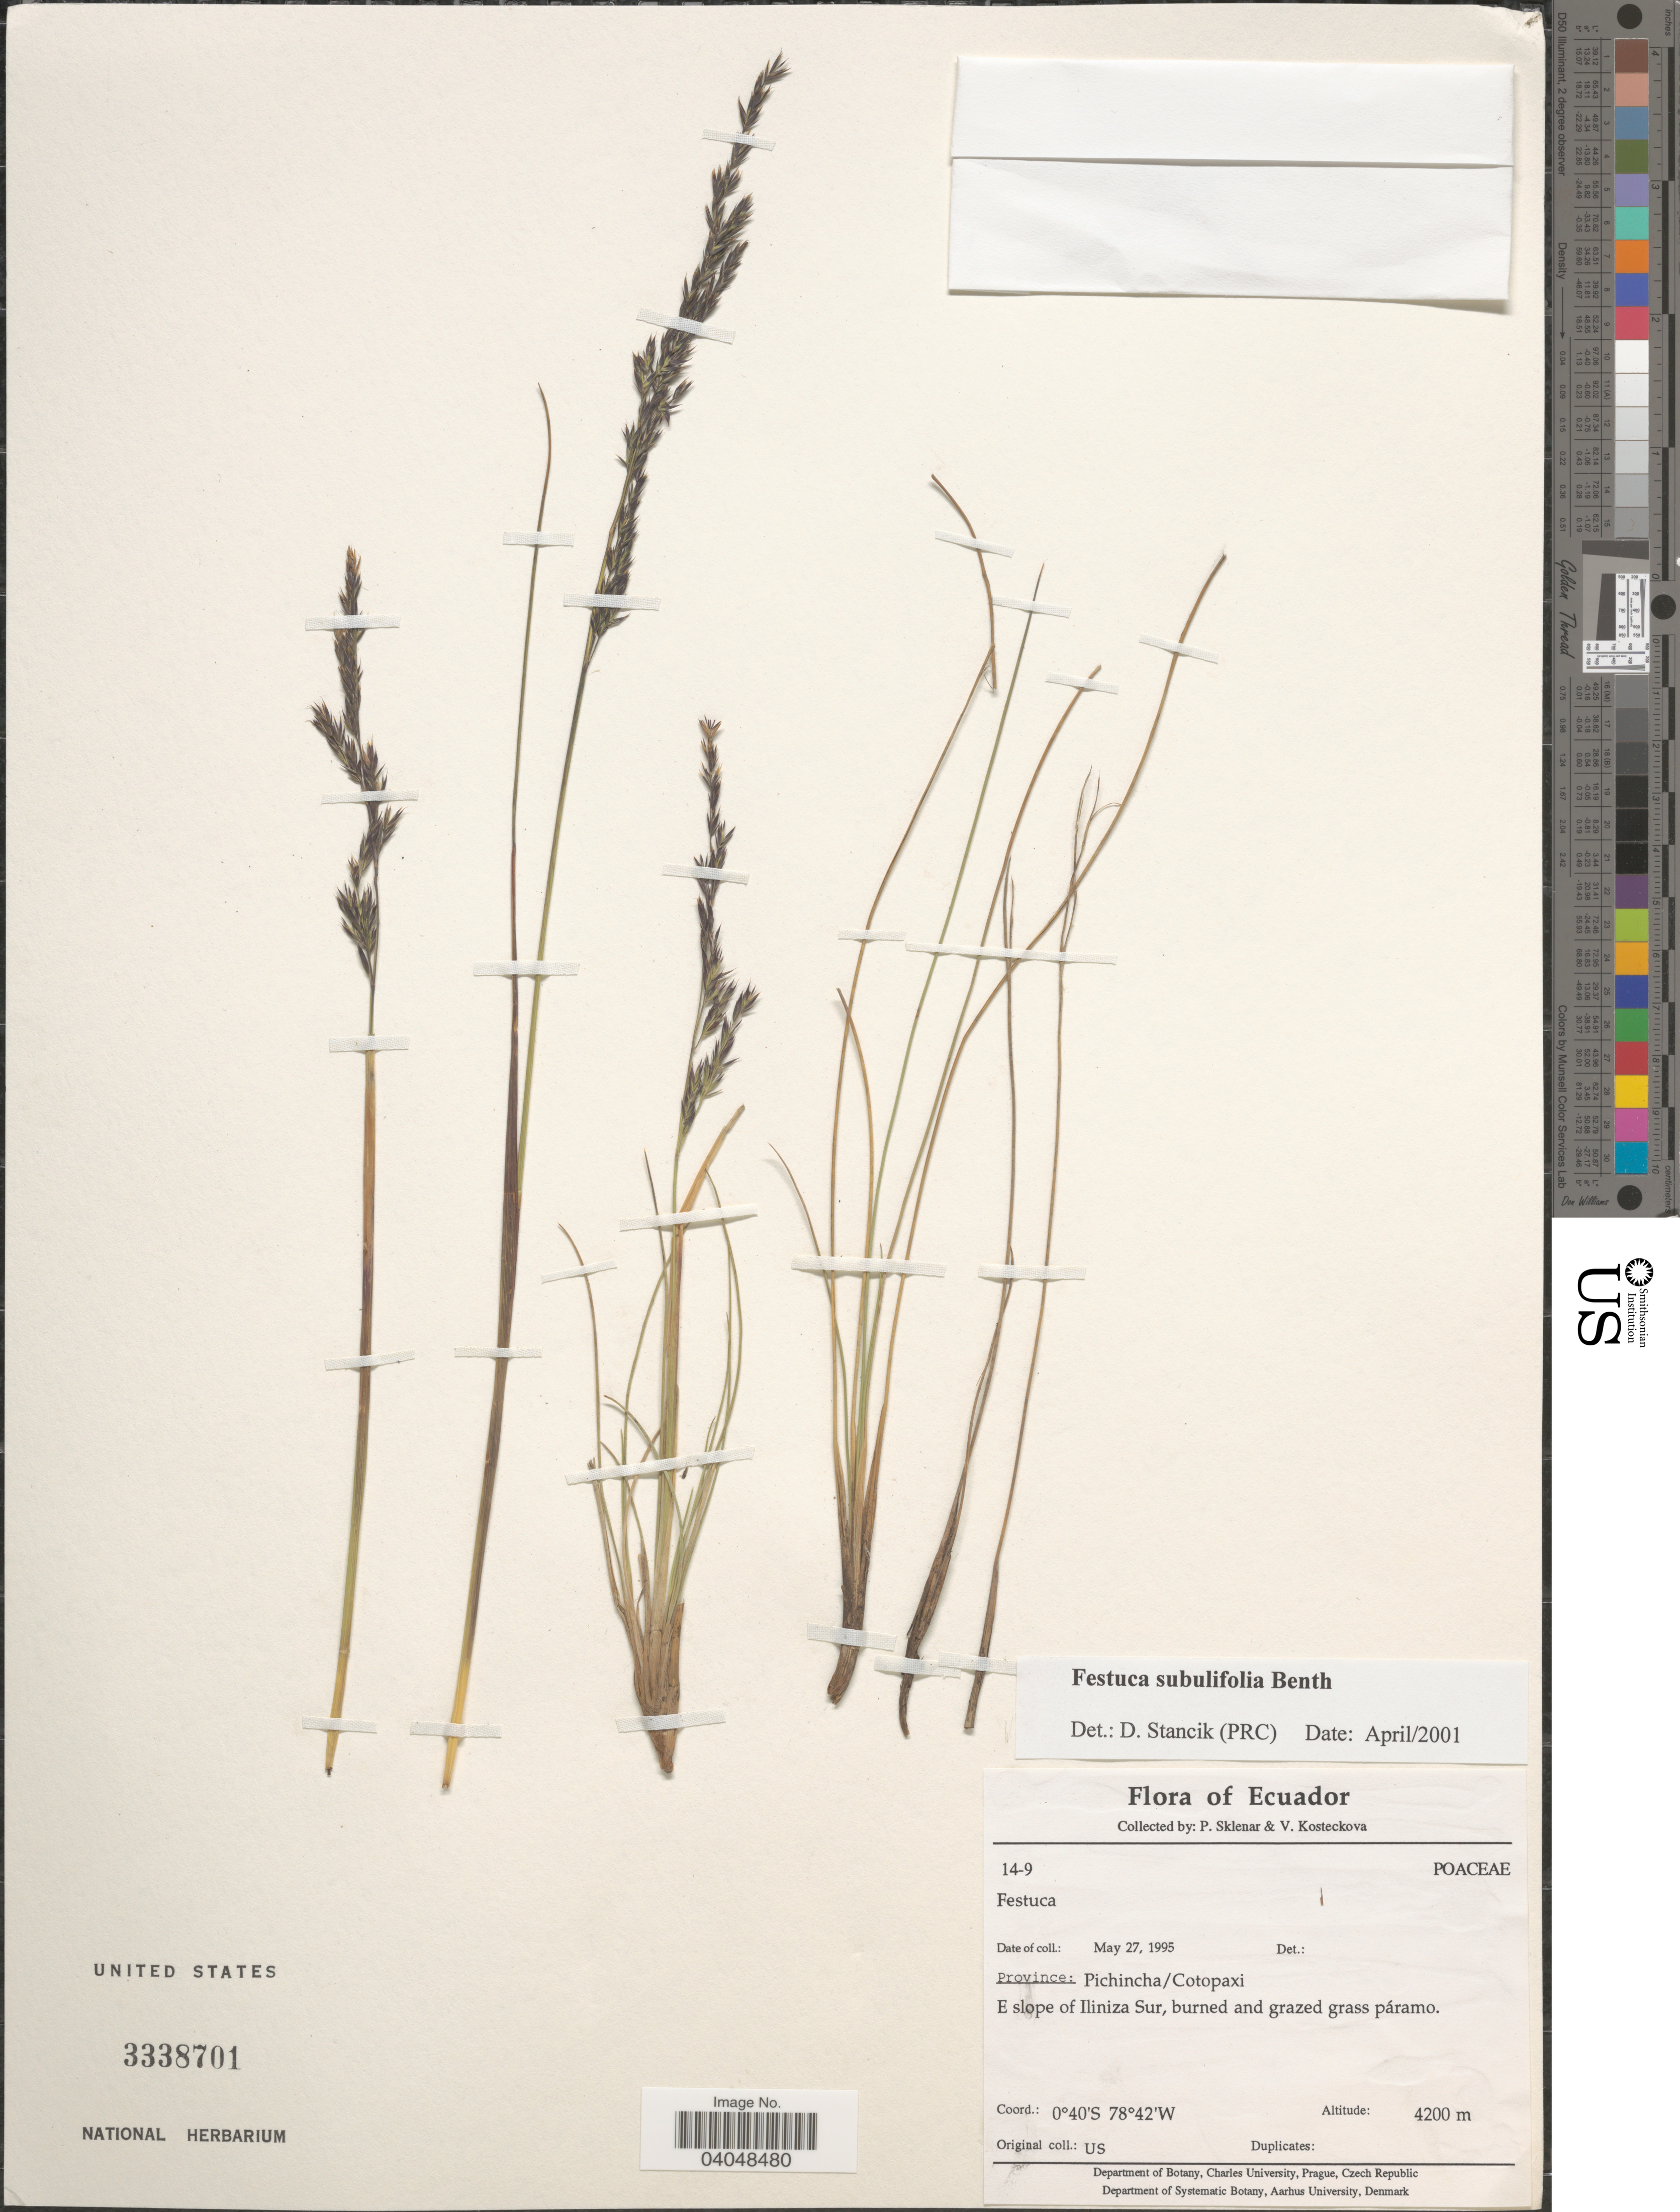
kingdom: Plantae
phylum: Tracheophyta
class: Liliopsida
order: Poales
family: Poaceae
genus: Festuca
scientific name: Festuca subulifolia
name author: Benth.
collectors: P. Sklenar & V. Kosteckova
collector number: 14-9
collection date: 1995-05-27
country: Ecuador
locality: Province: Pichincha/Cotopaxi. E slope of Iliniza Sur.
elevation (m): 4200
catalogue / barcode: US 3338701